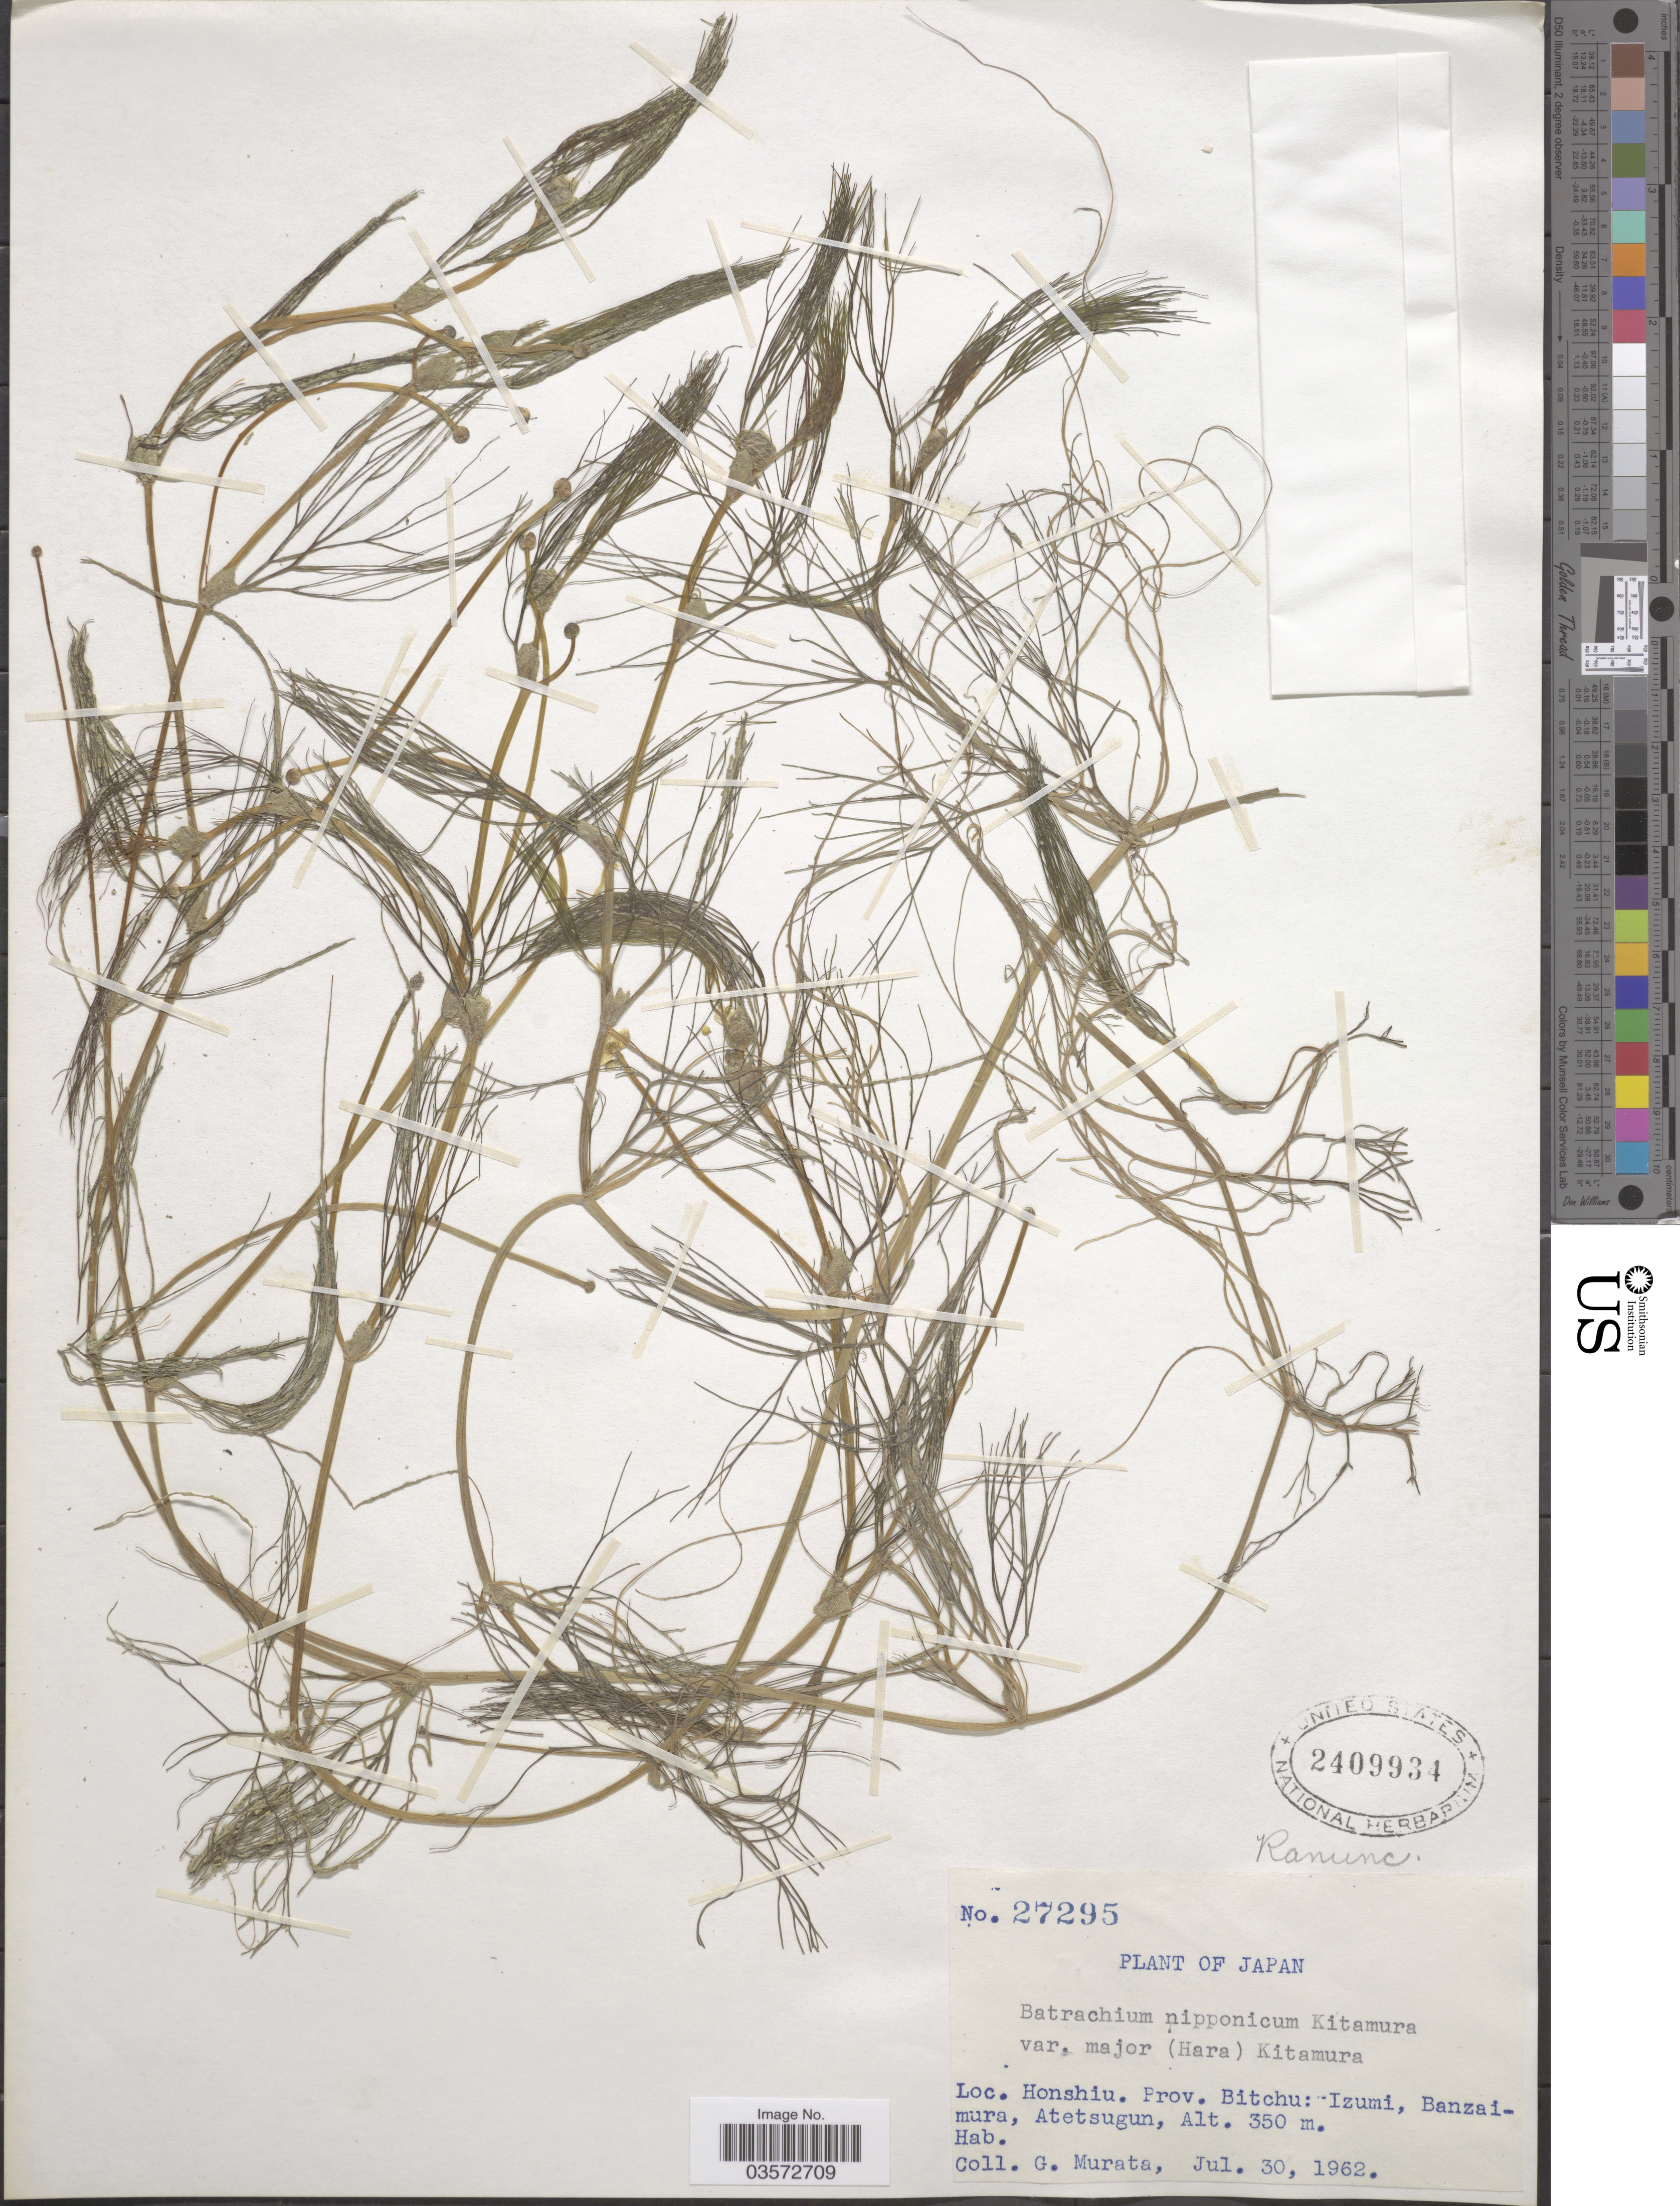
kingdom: Plantae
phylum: Tracheophyta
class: Magnoliopsida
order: Ranunculales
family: Ranunculaceae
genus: Ranunculus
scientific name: Ranunculus nipponicus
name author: Nakai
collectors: G. Murata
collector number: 27295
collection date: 1962-07-30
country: Japan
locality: Honshiu. Bitchu: Izumi, Banzaimura, Atetsugun.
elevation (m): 350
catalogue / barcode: US 2409934